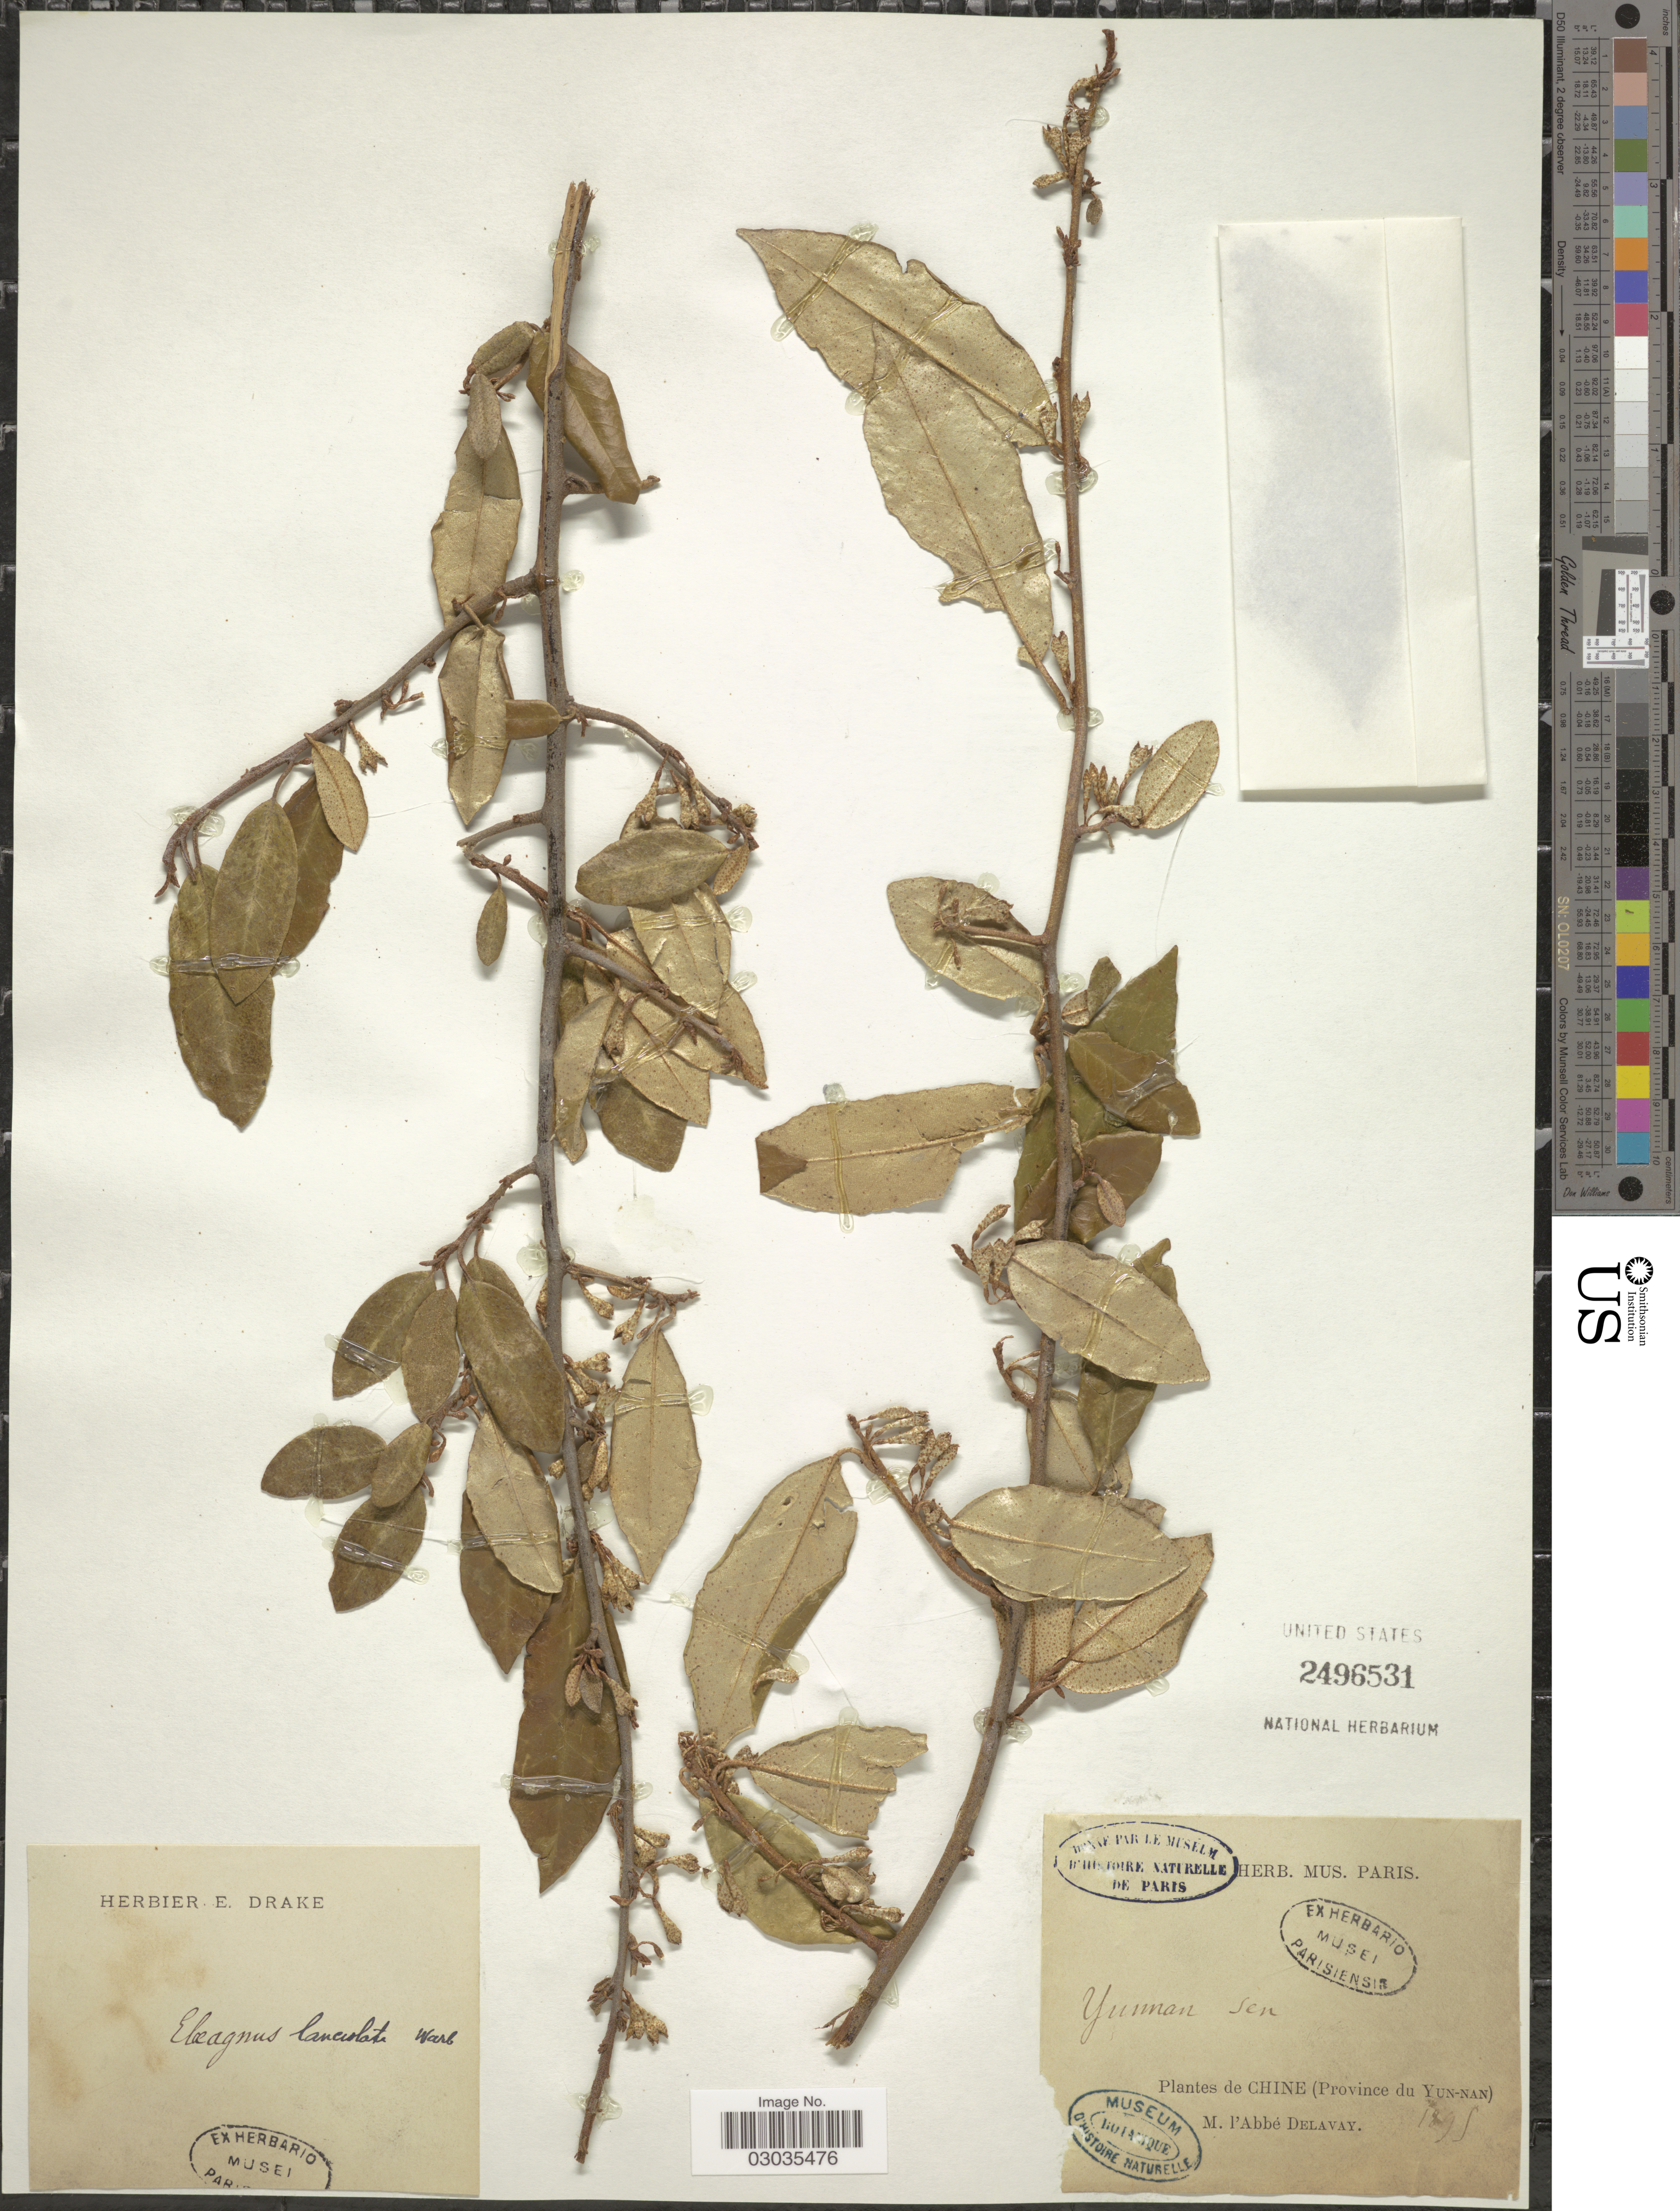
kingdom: Plantae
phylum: Tracheophyta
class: Magnoliopsida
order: Rosales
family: Elaeagnaceae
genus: Elaeagnus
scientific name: Elaeagnus lanceolata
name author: Warb.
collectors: P. Delavay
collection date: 1895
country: China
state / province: Yunnan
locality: Yunnan sen.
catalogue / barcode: US 2496531